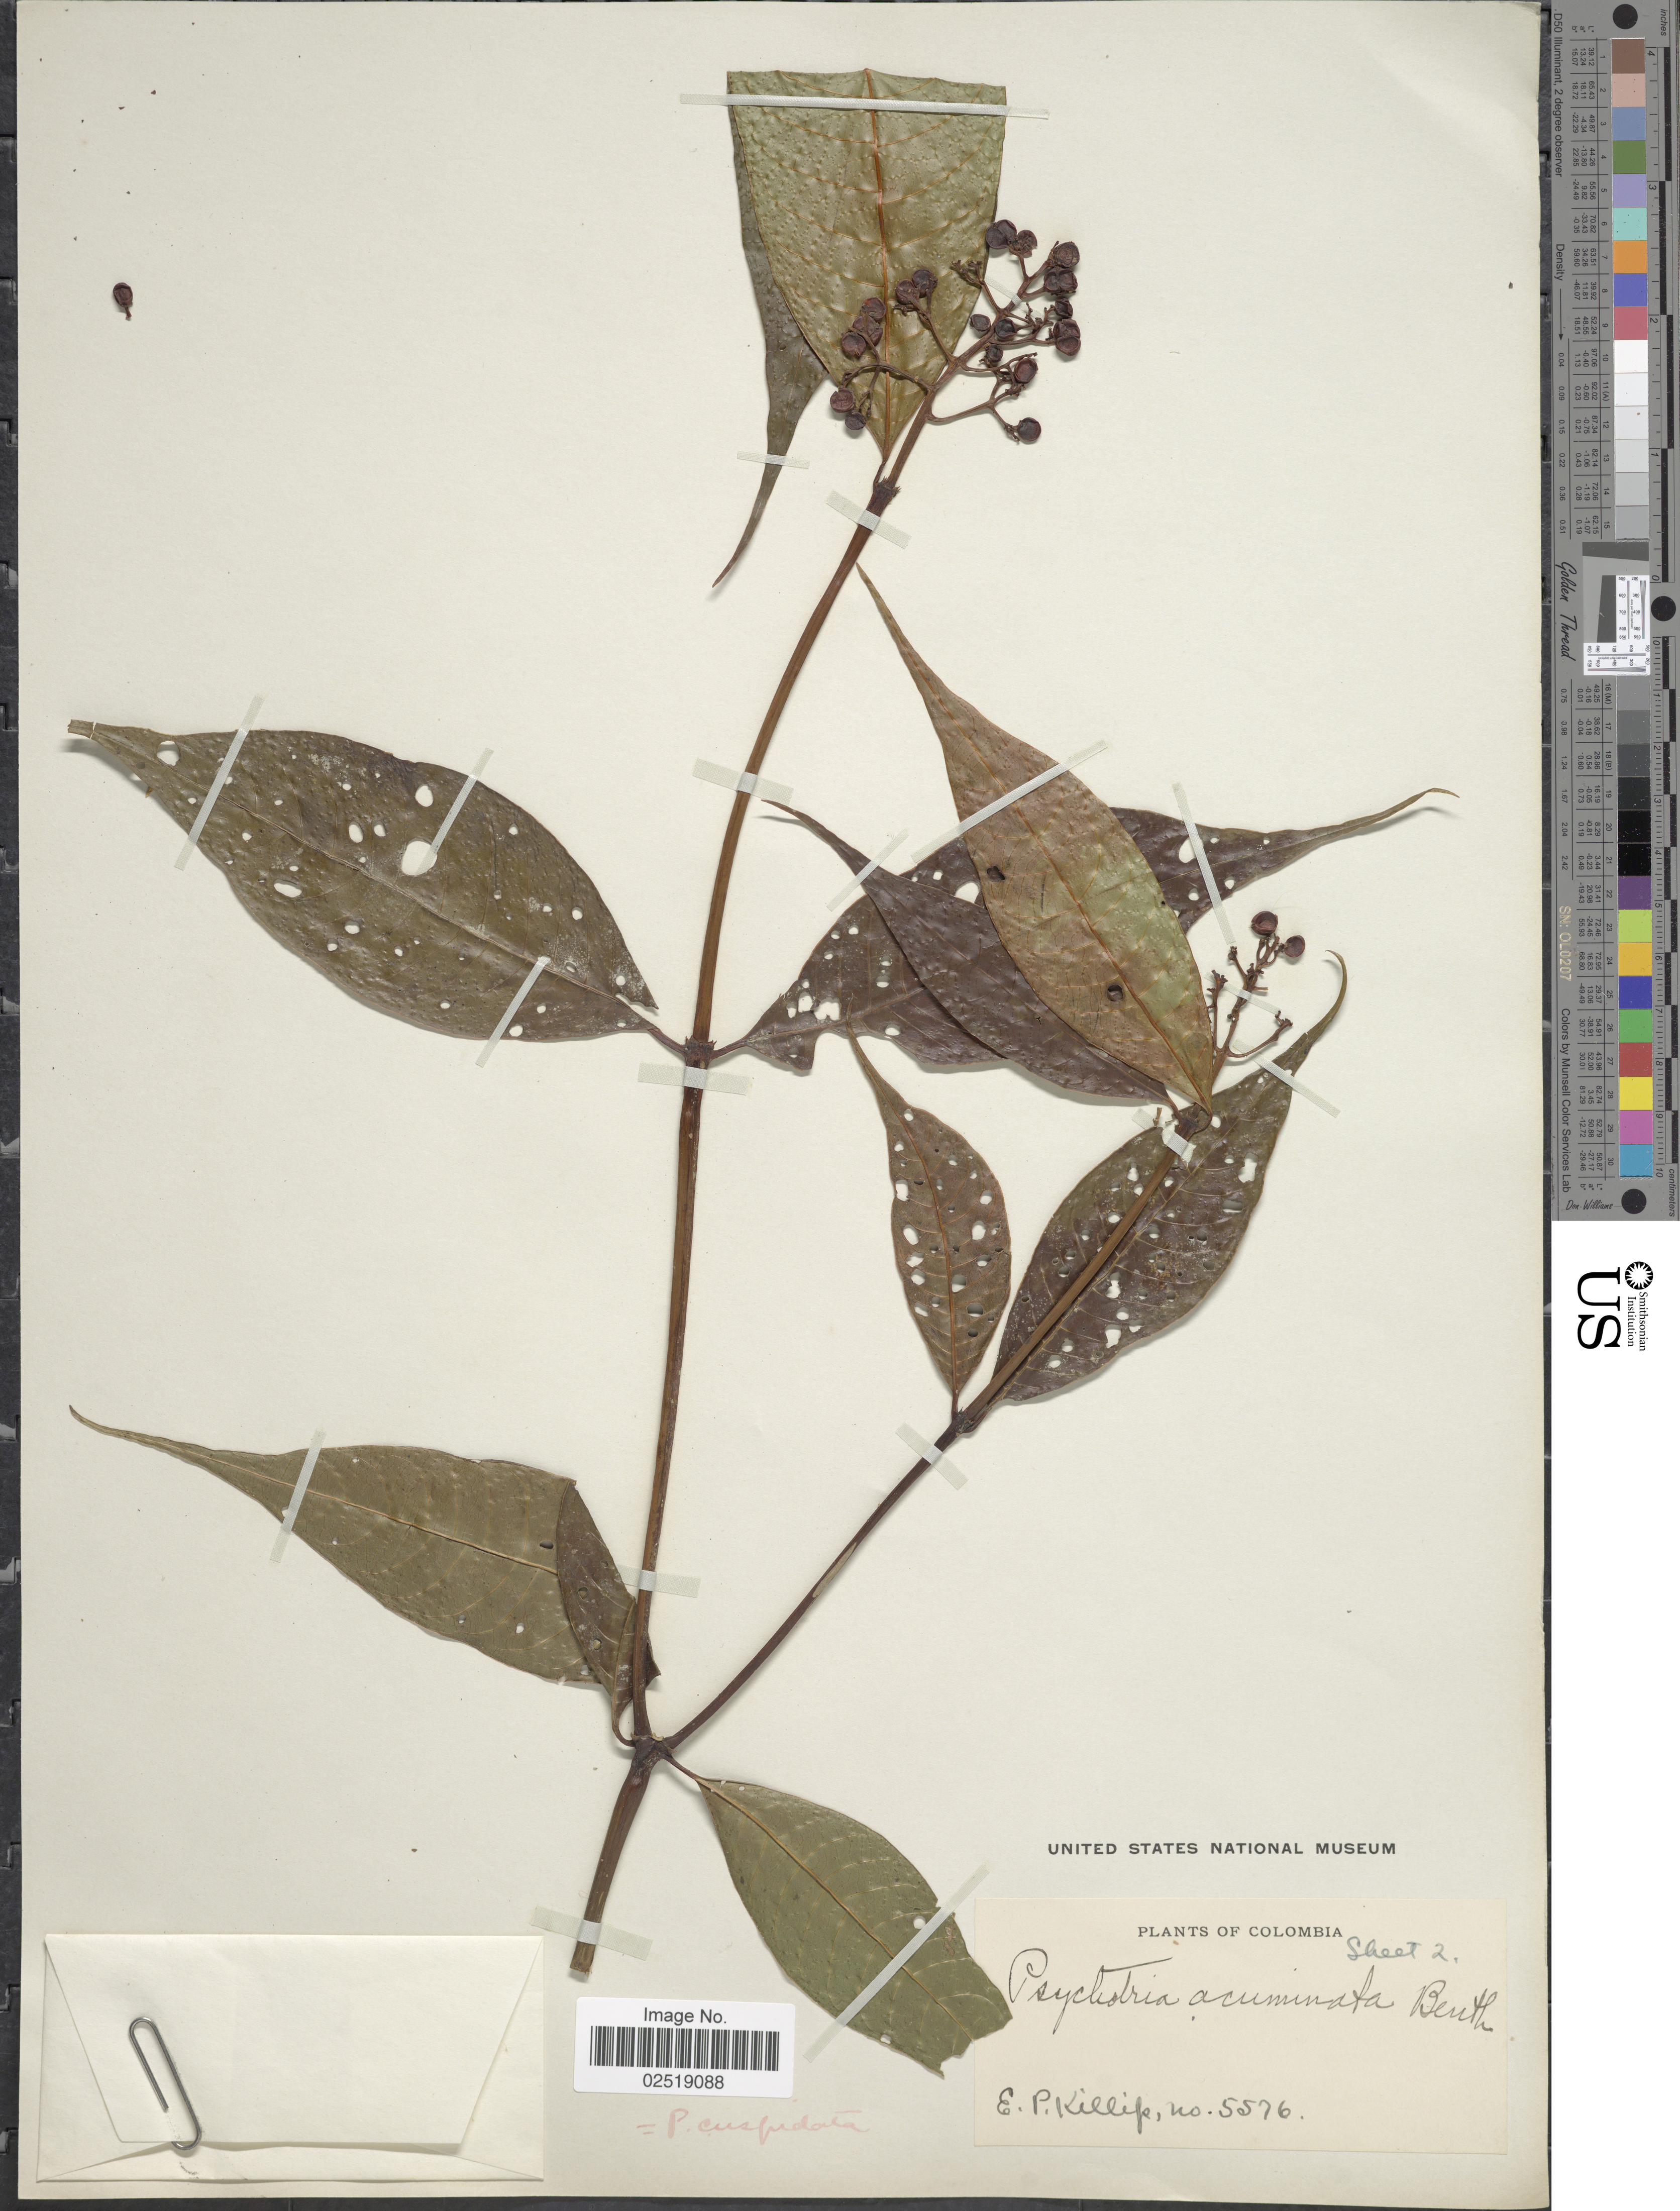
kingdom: Plantae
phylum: Tracheophyta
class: Magnoliopsida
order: Gentianales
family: Rubiaceae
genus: Psychotria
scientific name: Psychotria cuspidata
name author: Bredem. ex Schult.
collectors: E. P. Killip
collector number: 5576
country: Colombia